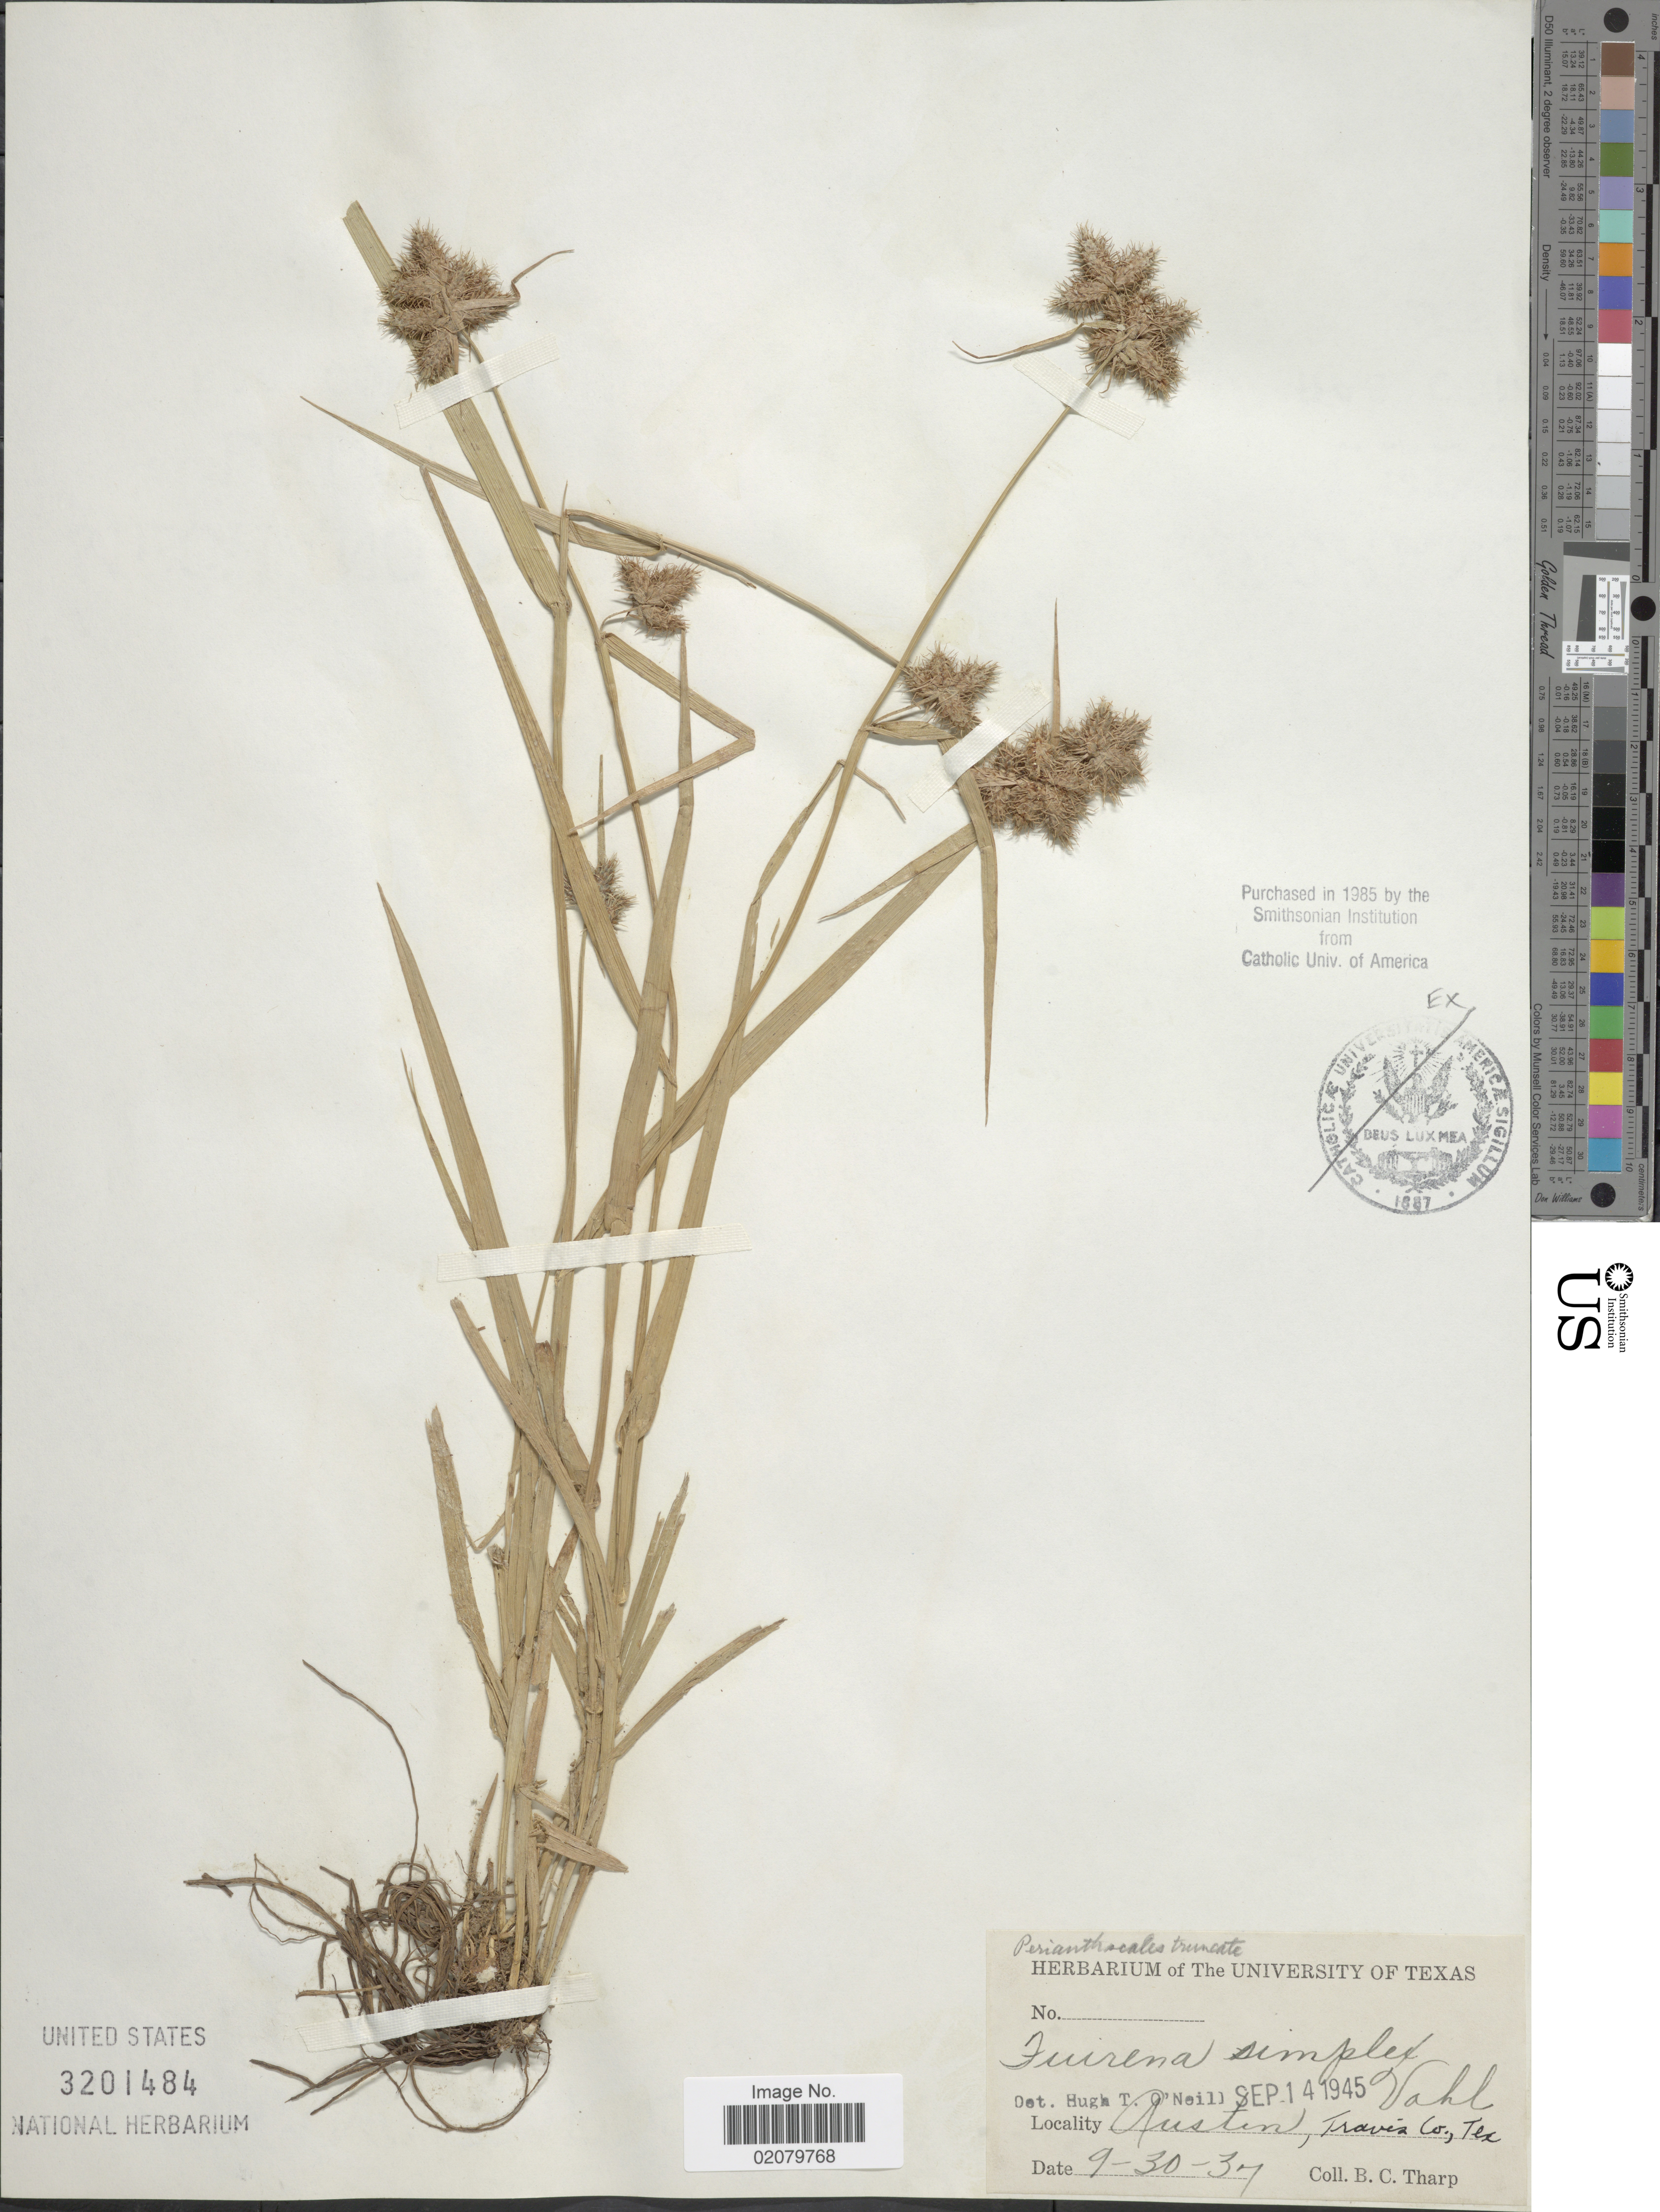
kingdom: Plantae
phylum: Tracheophyta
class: Liliopsida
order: Poales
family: Cyperaceae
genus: Fuirena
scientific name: Fuirena simplex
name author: Vahl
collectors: B. C. Tharp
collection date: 1937-09-30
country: United States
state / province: Texas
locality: Austin, Travis Co.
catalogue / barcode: US 3201484